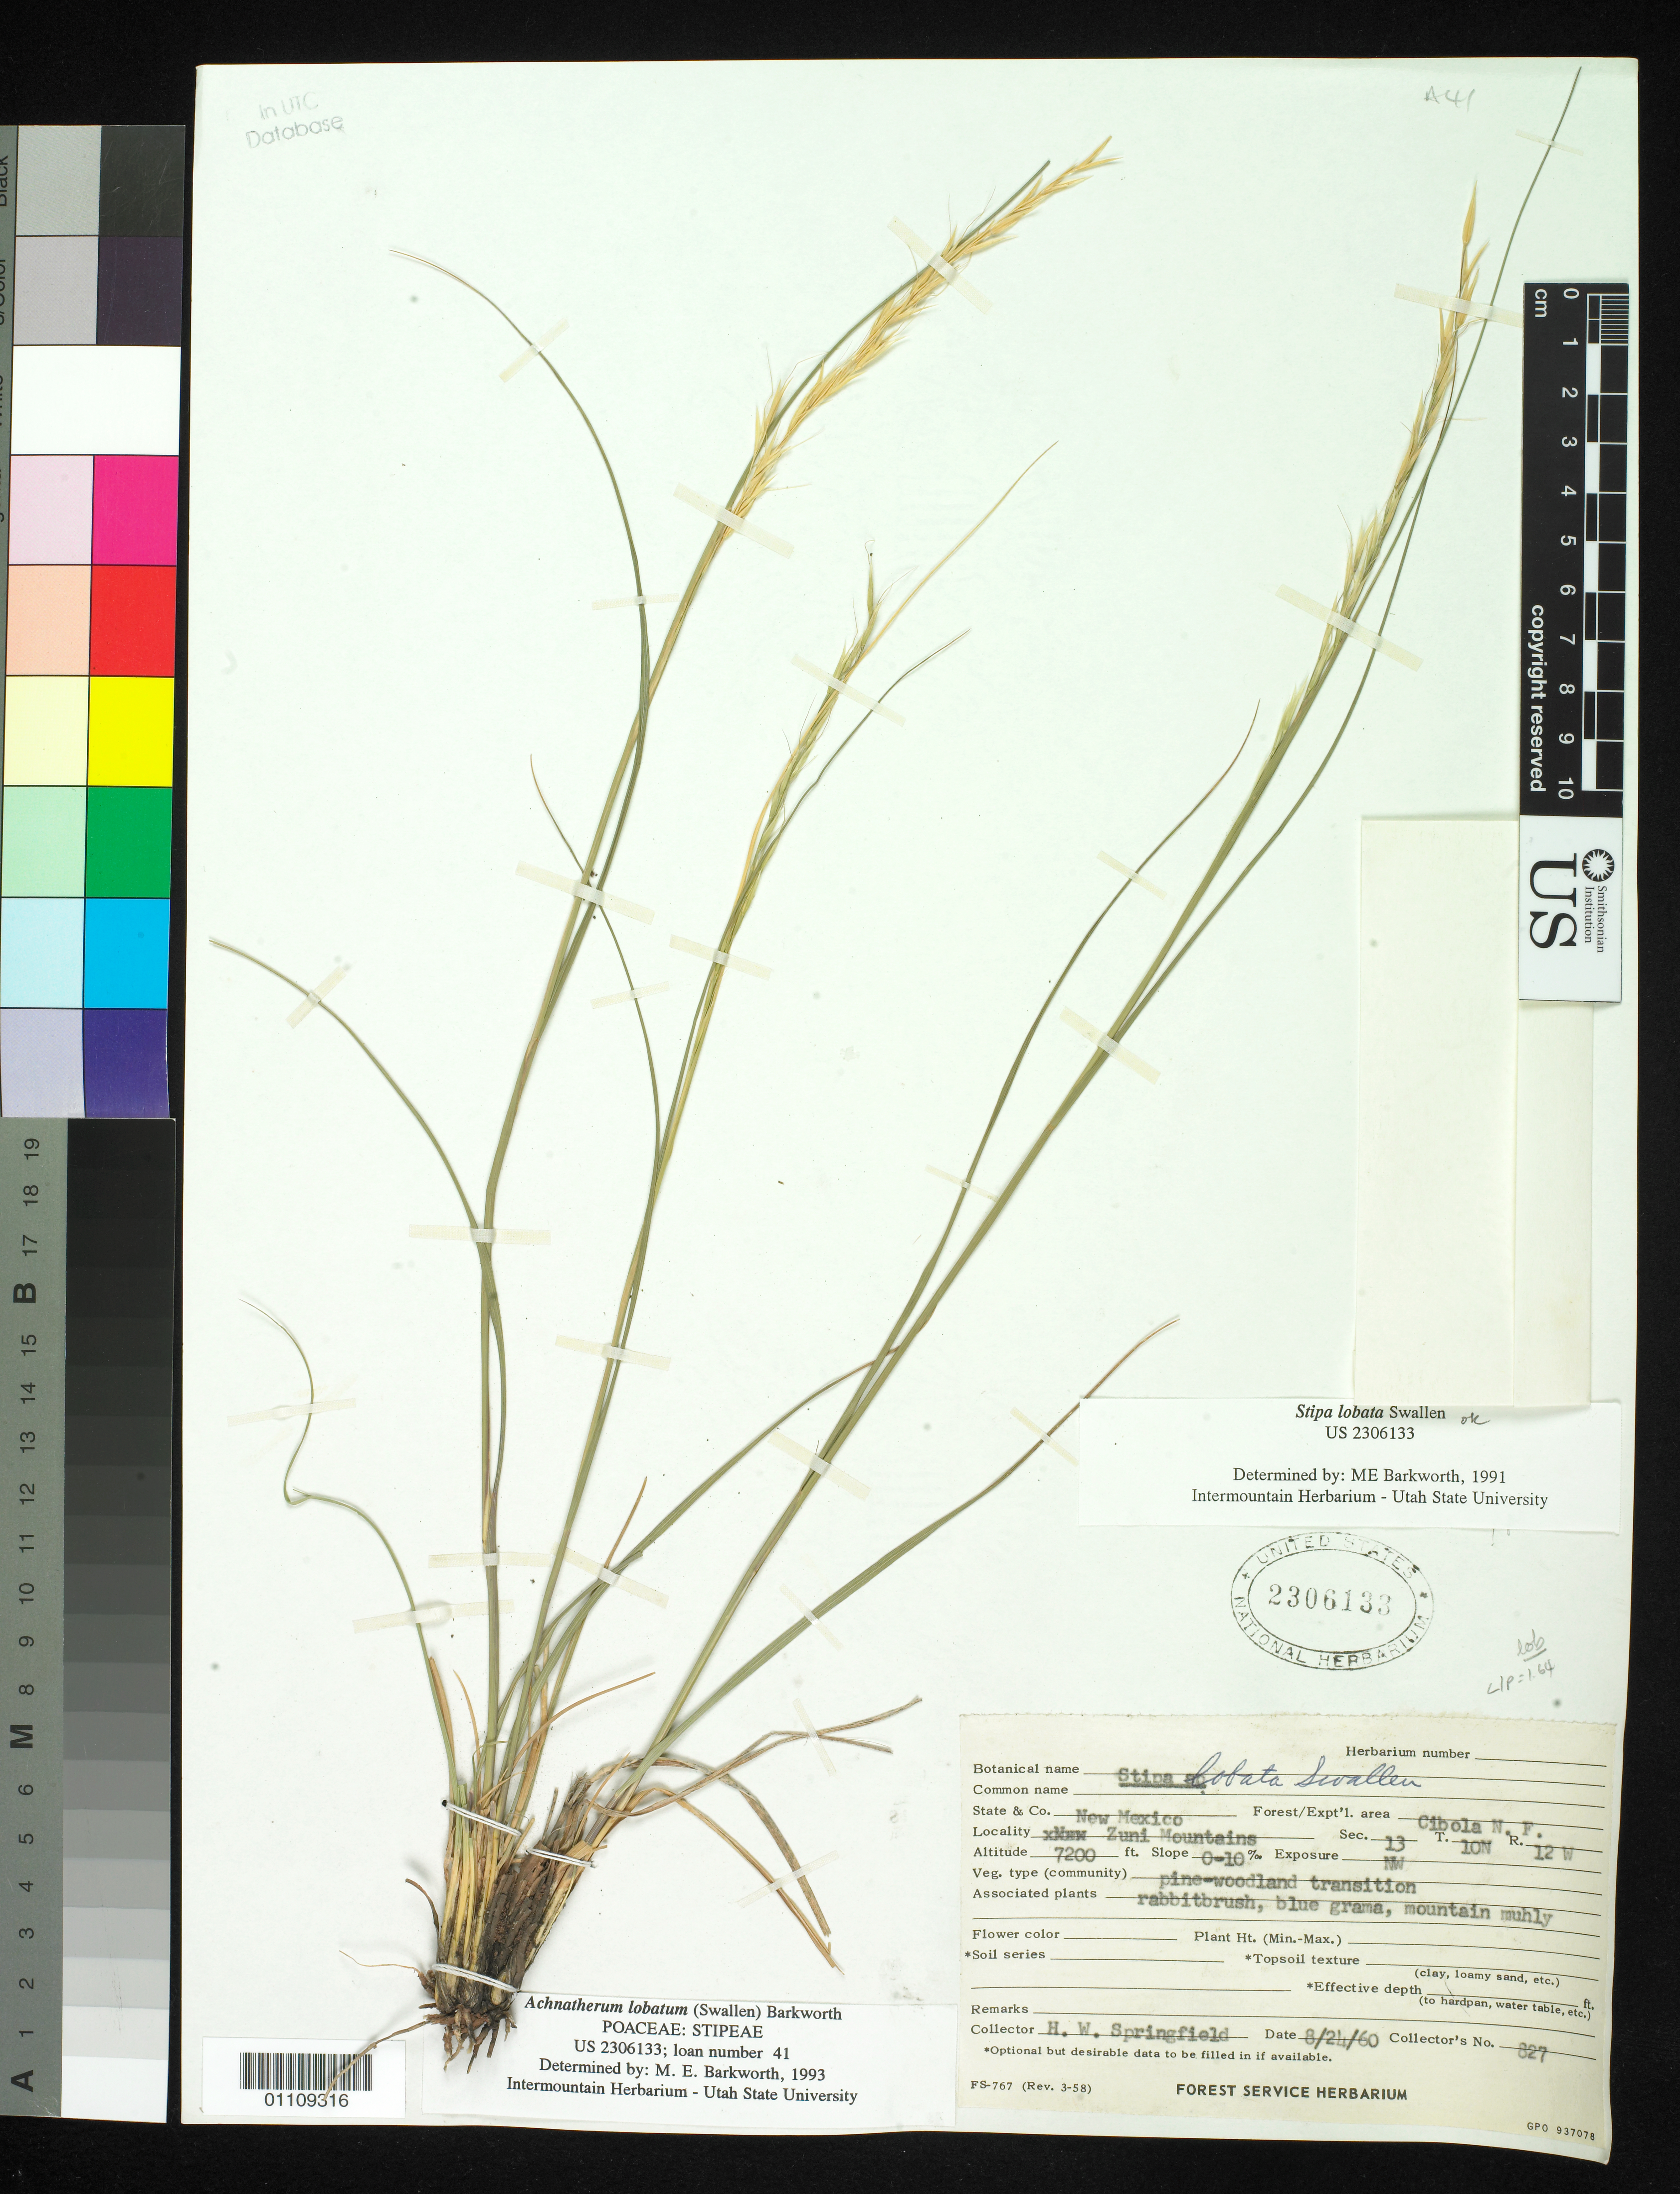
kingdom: Plantae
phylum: Tracheophyta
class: Liliopsida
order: Poales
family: Poaceae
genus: Eriocoma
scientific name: Eriocoma lobata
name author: (Swallen) Romasch.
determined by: Poaceae Reorganization Project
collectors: H. Springfield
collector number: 827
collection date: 1960-08-24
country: United States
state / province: New Mexico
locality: New Zuni Mountains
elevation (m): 2195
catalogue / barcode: US 2306133